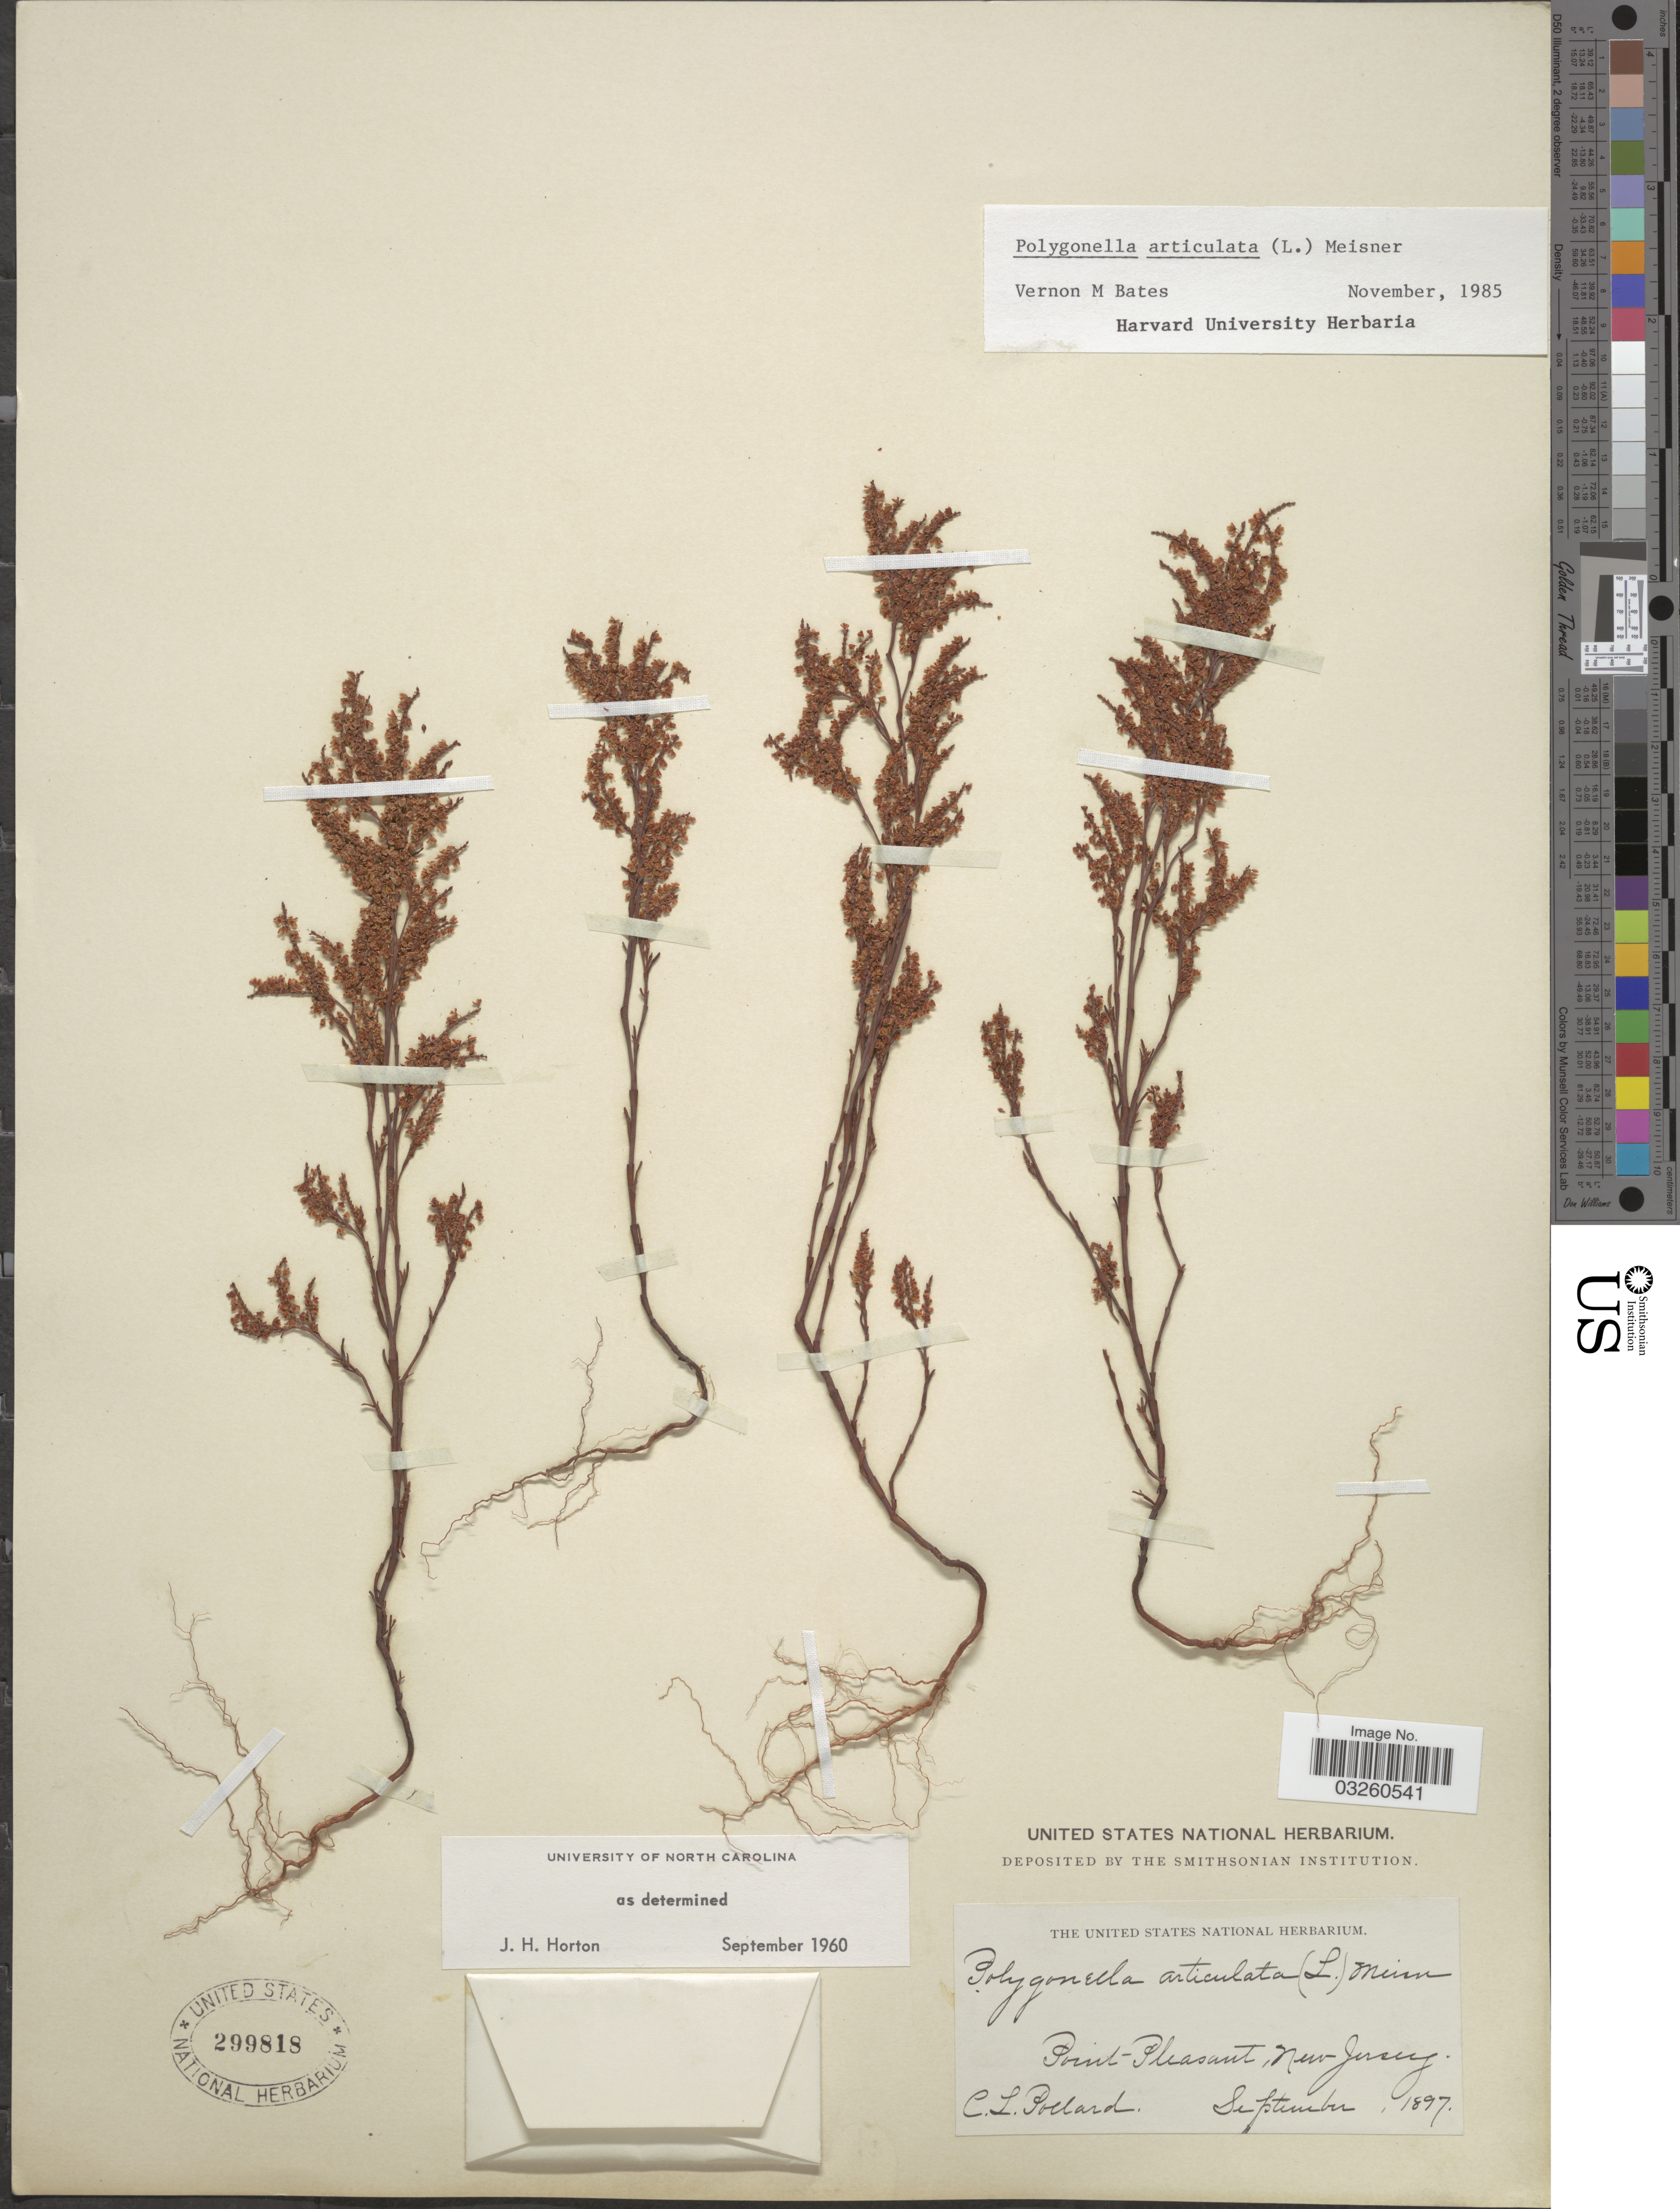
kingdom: Plantae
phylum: Tracheophyta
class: Magnoliopsida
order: Caryophyllales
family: Polygonaceae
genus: Polygonella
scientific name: Polygonella articulata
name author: (L.) Meisn.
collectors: C. L. Pollard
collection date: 1897-09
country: United States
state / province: New Jersey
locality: Point Pleasant.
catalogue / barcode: US 299818